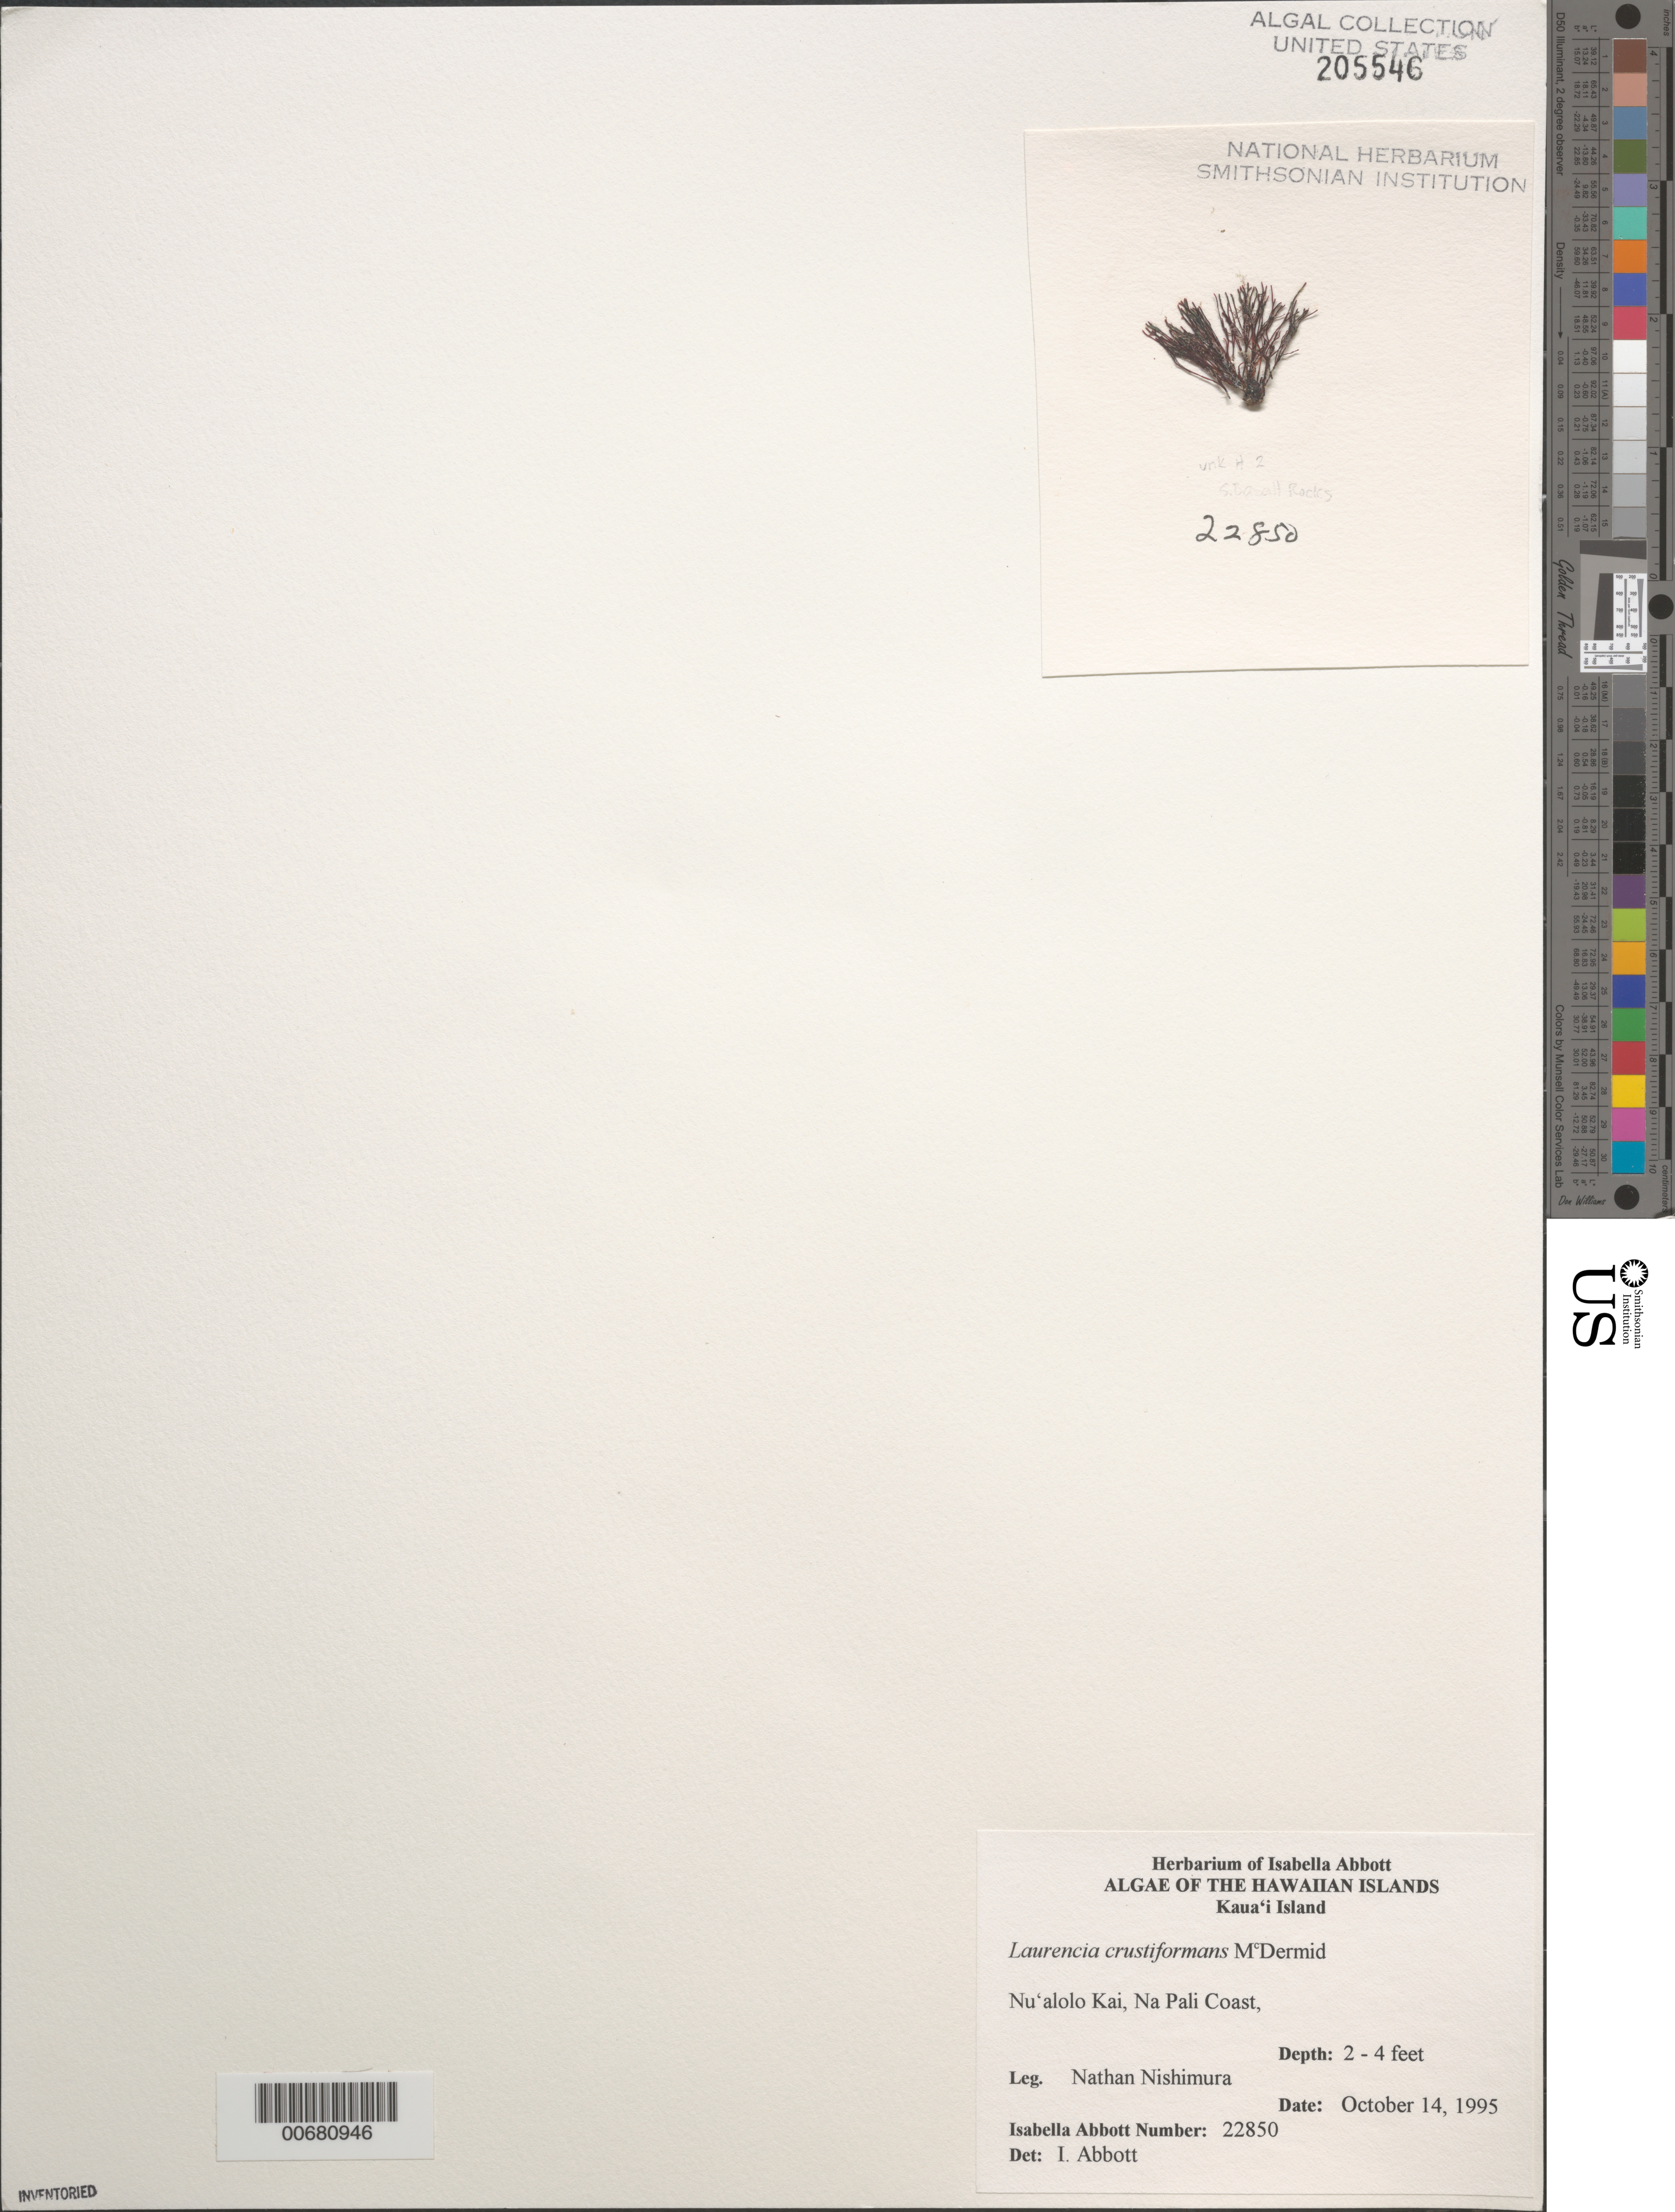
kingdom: Plantae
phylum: Rhodophyta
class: Florideophyceae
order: Ceramiales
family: Rhodomelaceae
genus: Palisada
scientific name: Palisada crustiformans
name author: (McDermid) A.R. Sherwood et al.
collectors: N. Nishimura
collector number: IAA 22850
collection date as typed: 14 Oct 1995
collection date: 1995-10-14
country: United States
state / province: Hawaii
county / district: Kauai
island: Kaua'i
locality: Nu'alolo Kai, Na Pali Coast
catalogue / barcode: US 205546